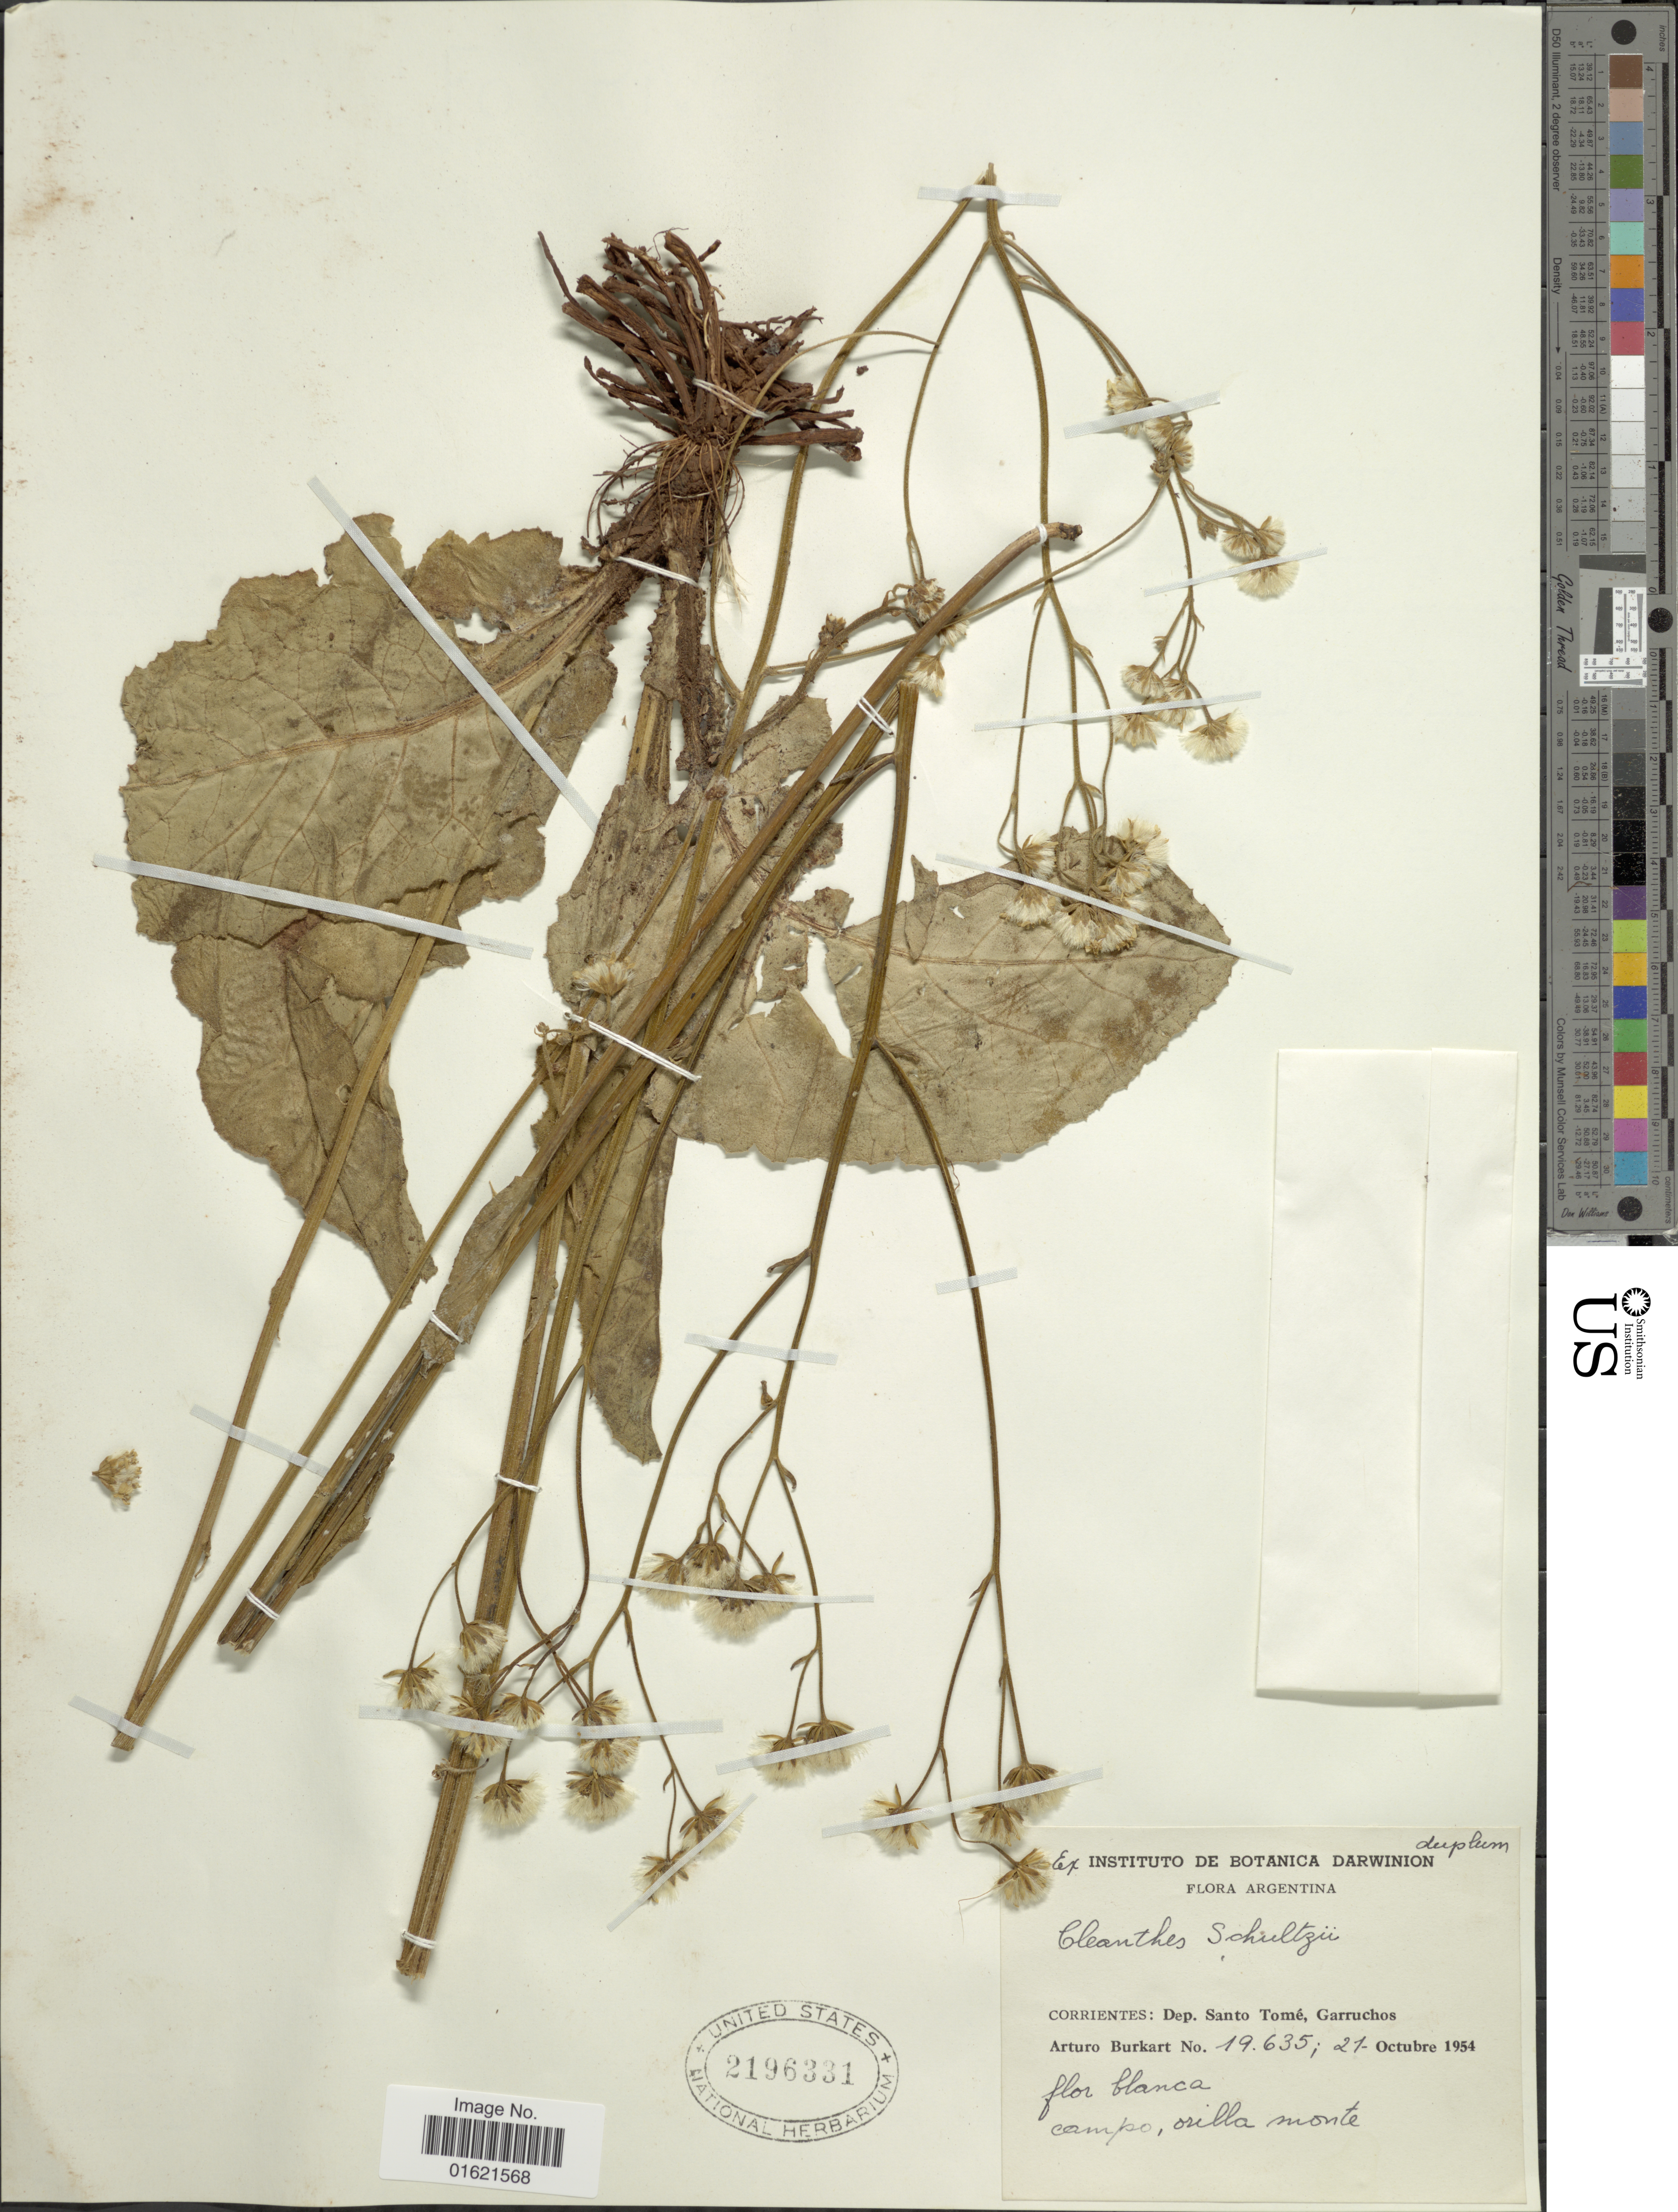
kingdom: Plantae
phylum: Tracheophyta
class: Magnoliopsida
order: Asterales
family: Asteraceae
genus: Holocheilus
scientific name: Holocheilus schulzii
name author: (Cabrera) Cabrera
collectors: A. E. Burkart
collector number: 19635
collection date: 1954-10-21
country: Argentina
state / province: Corrientes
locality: Dep. Santo Tome, Garruchos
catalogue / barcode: US 2196331